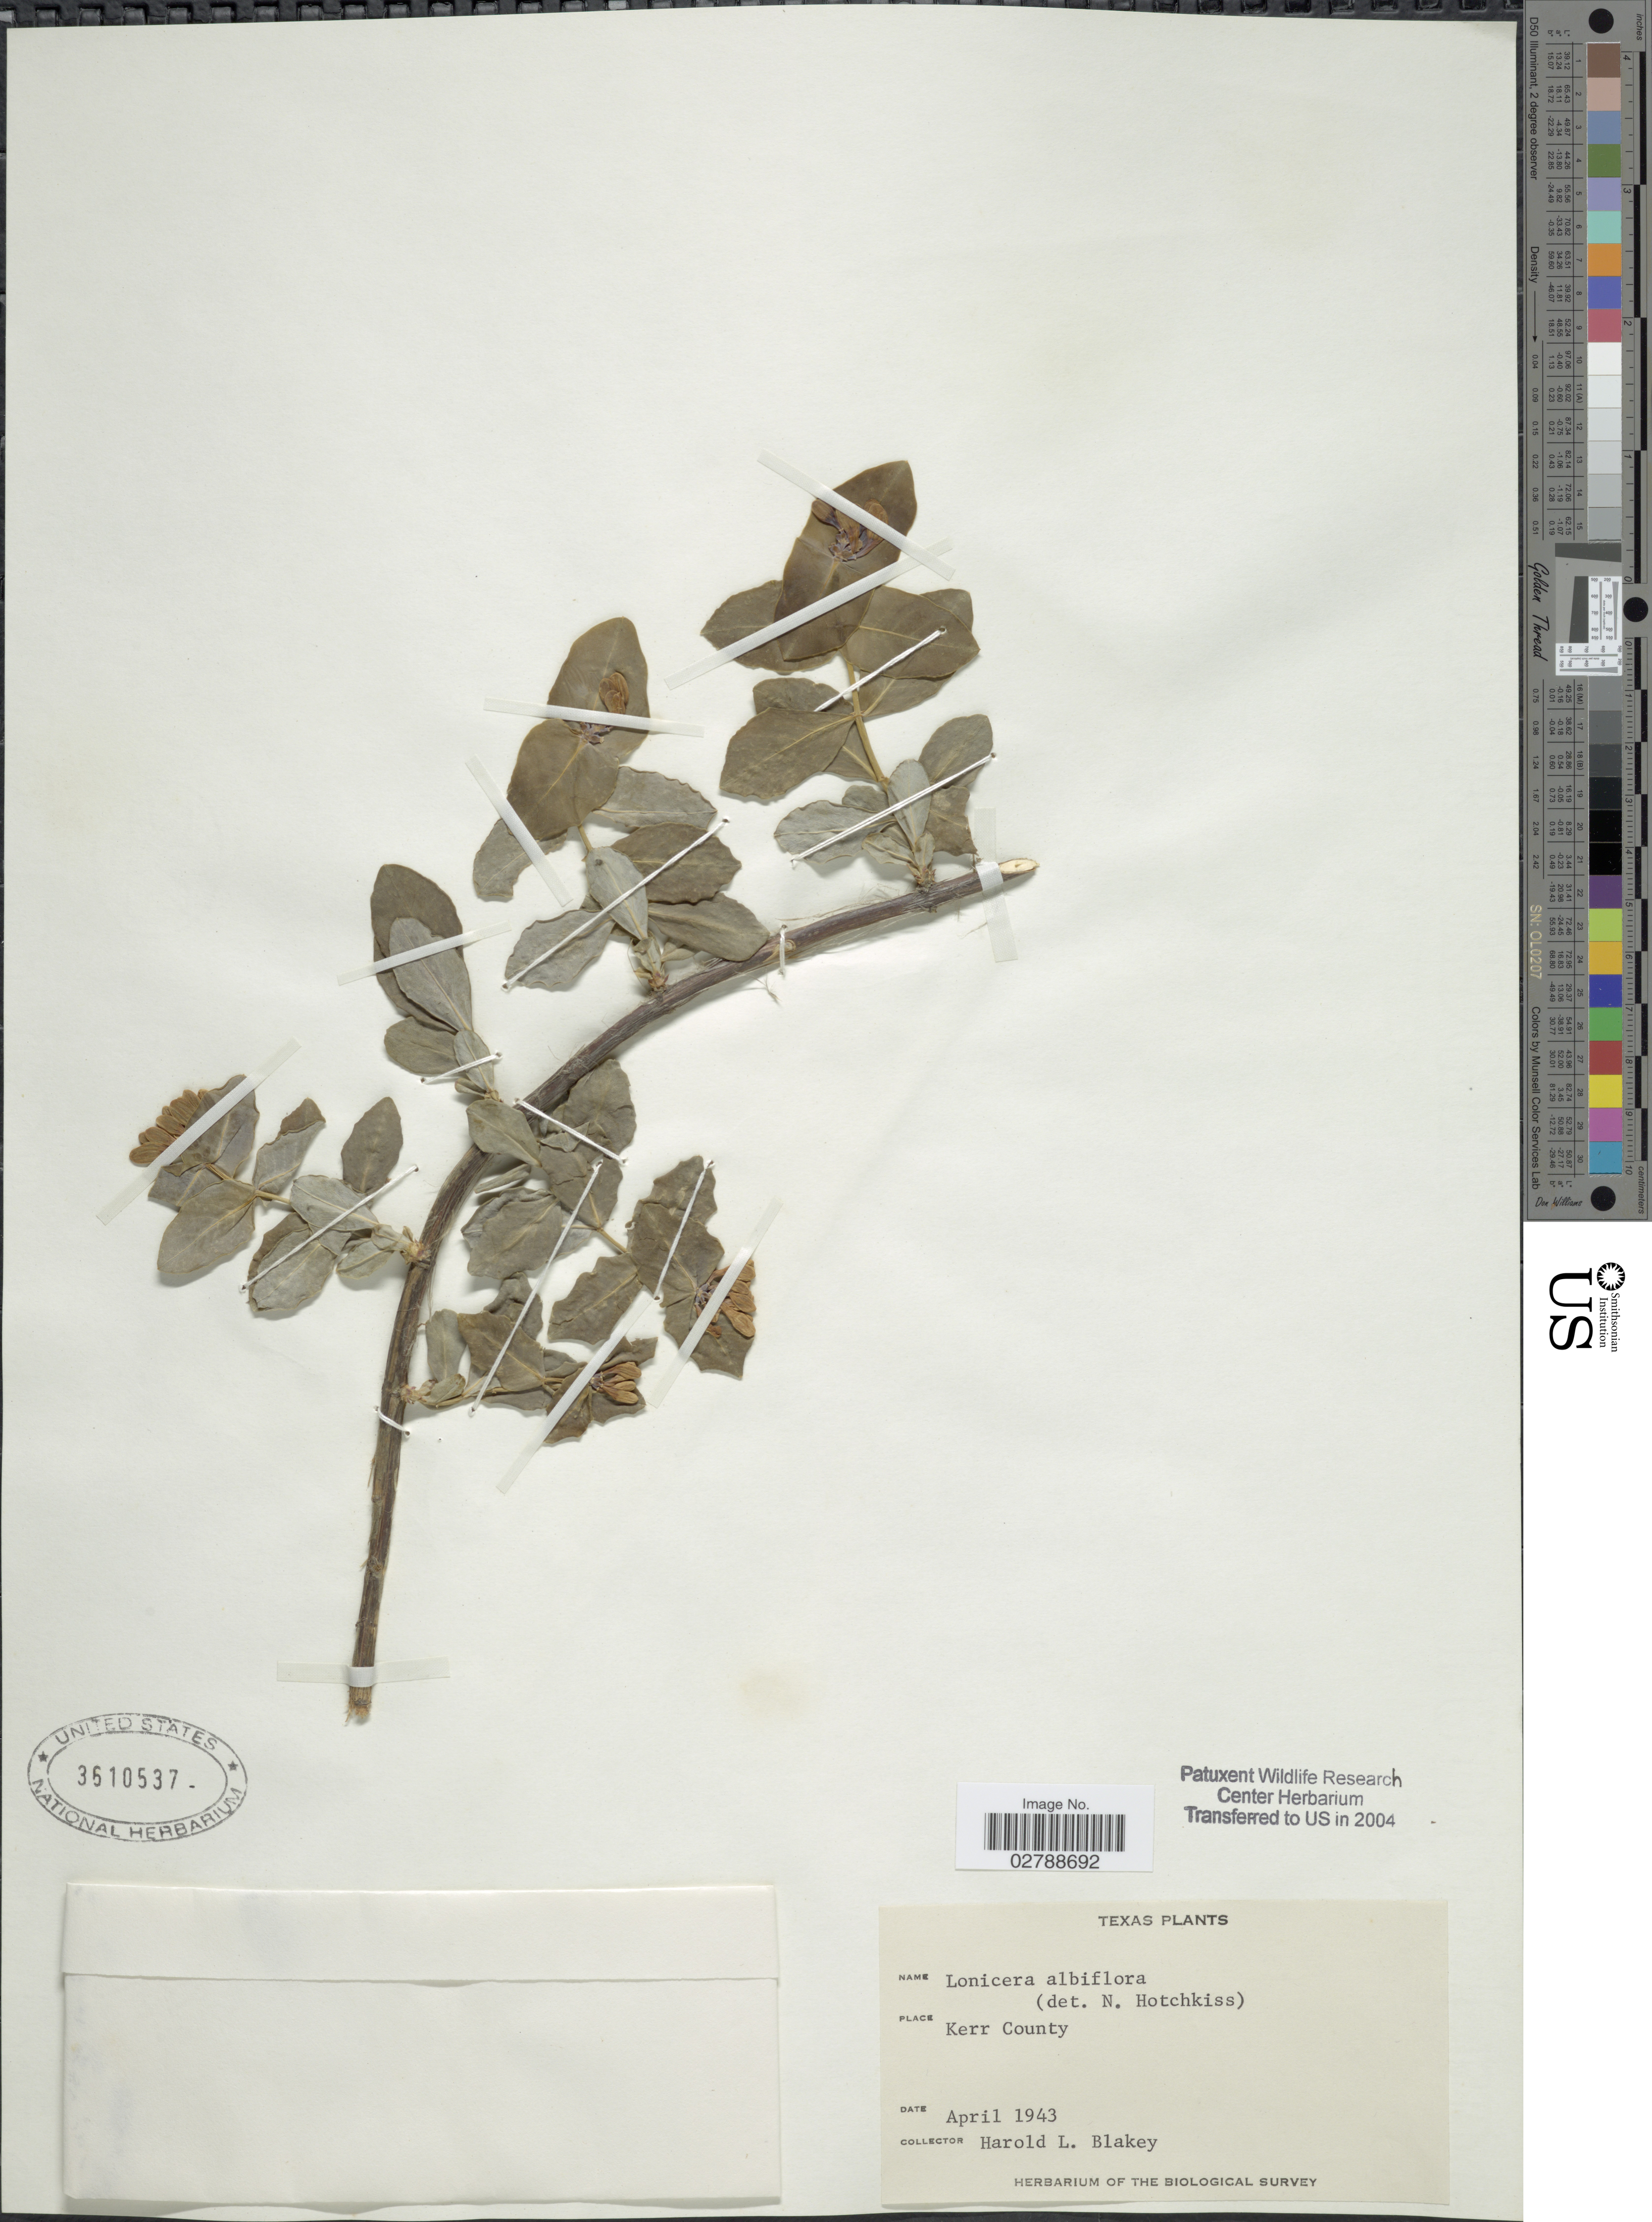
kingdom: Plantae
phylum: Tracheophyta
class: Magnoliopsida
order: Dipsacales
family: Caprifoliaceae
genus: Lonicera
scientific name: Lonicera albiflora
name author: Torr. & A. Gray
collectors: H. Blakey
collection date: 1943-04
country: United States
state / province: Texas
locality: Kerr County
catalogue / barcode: US 3610537